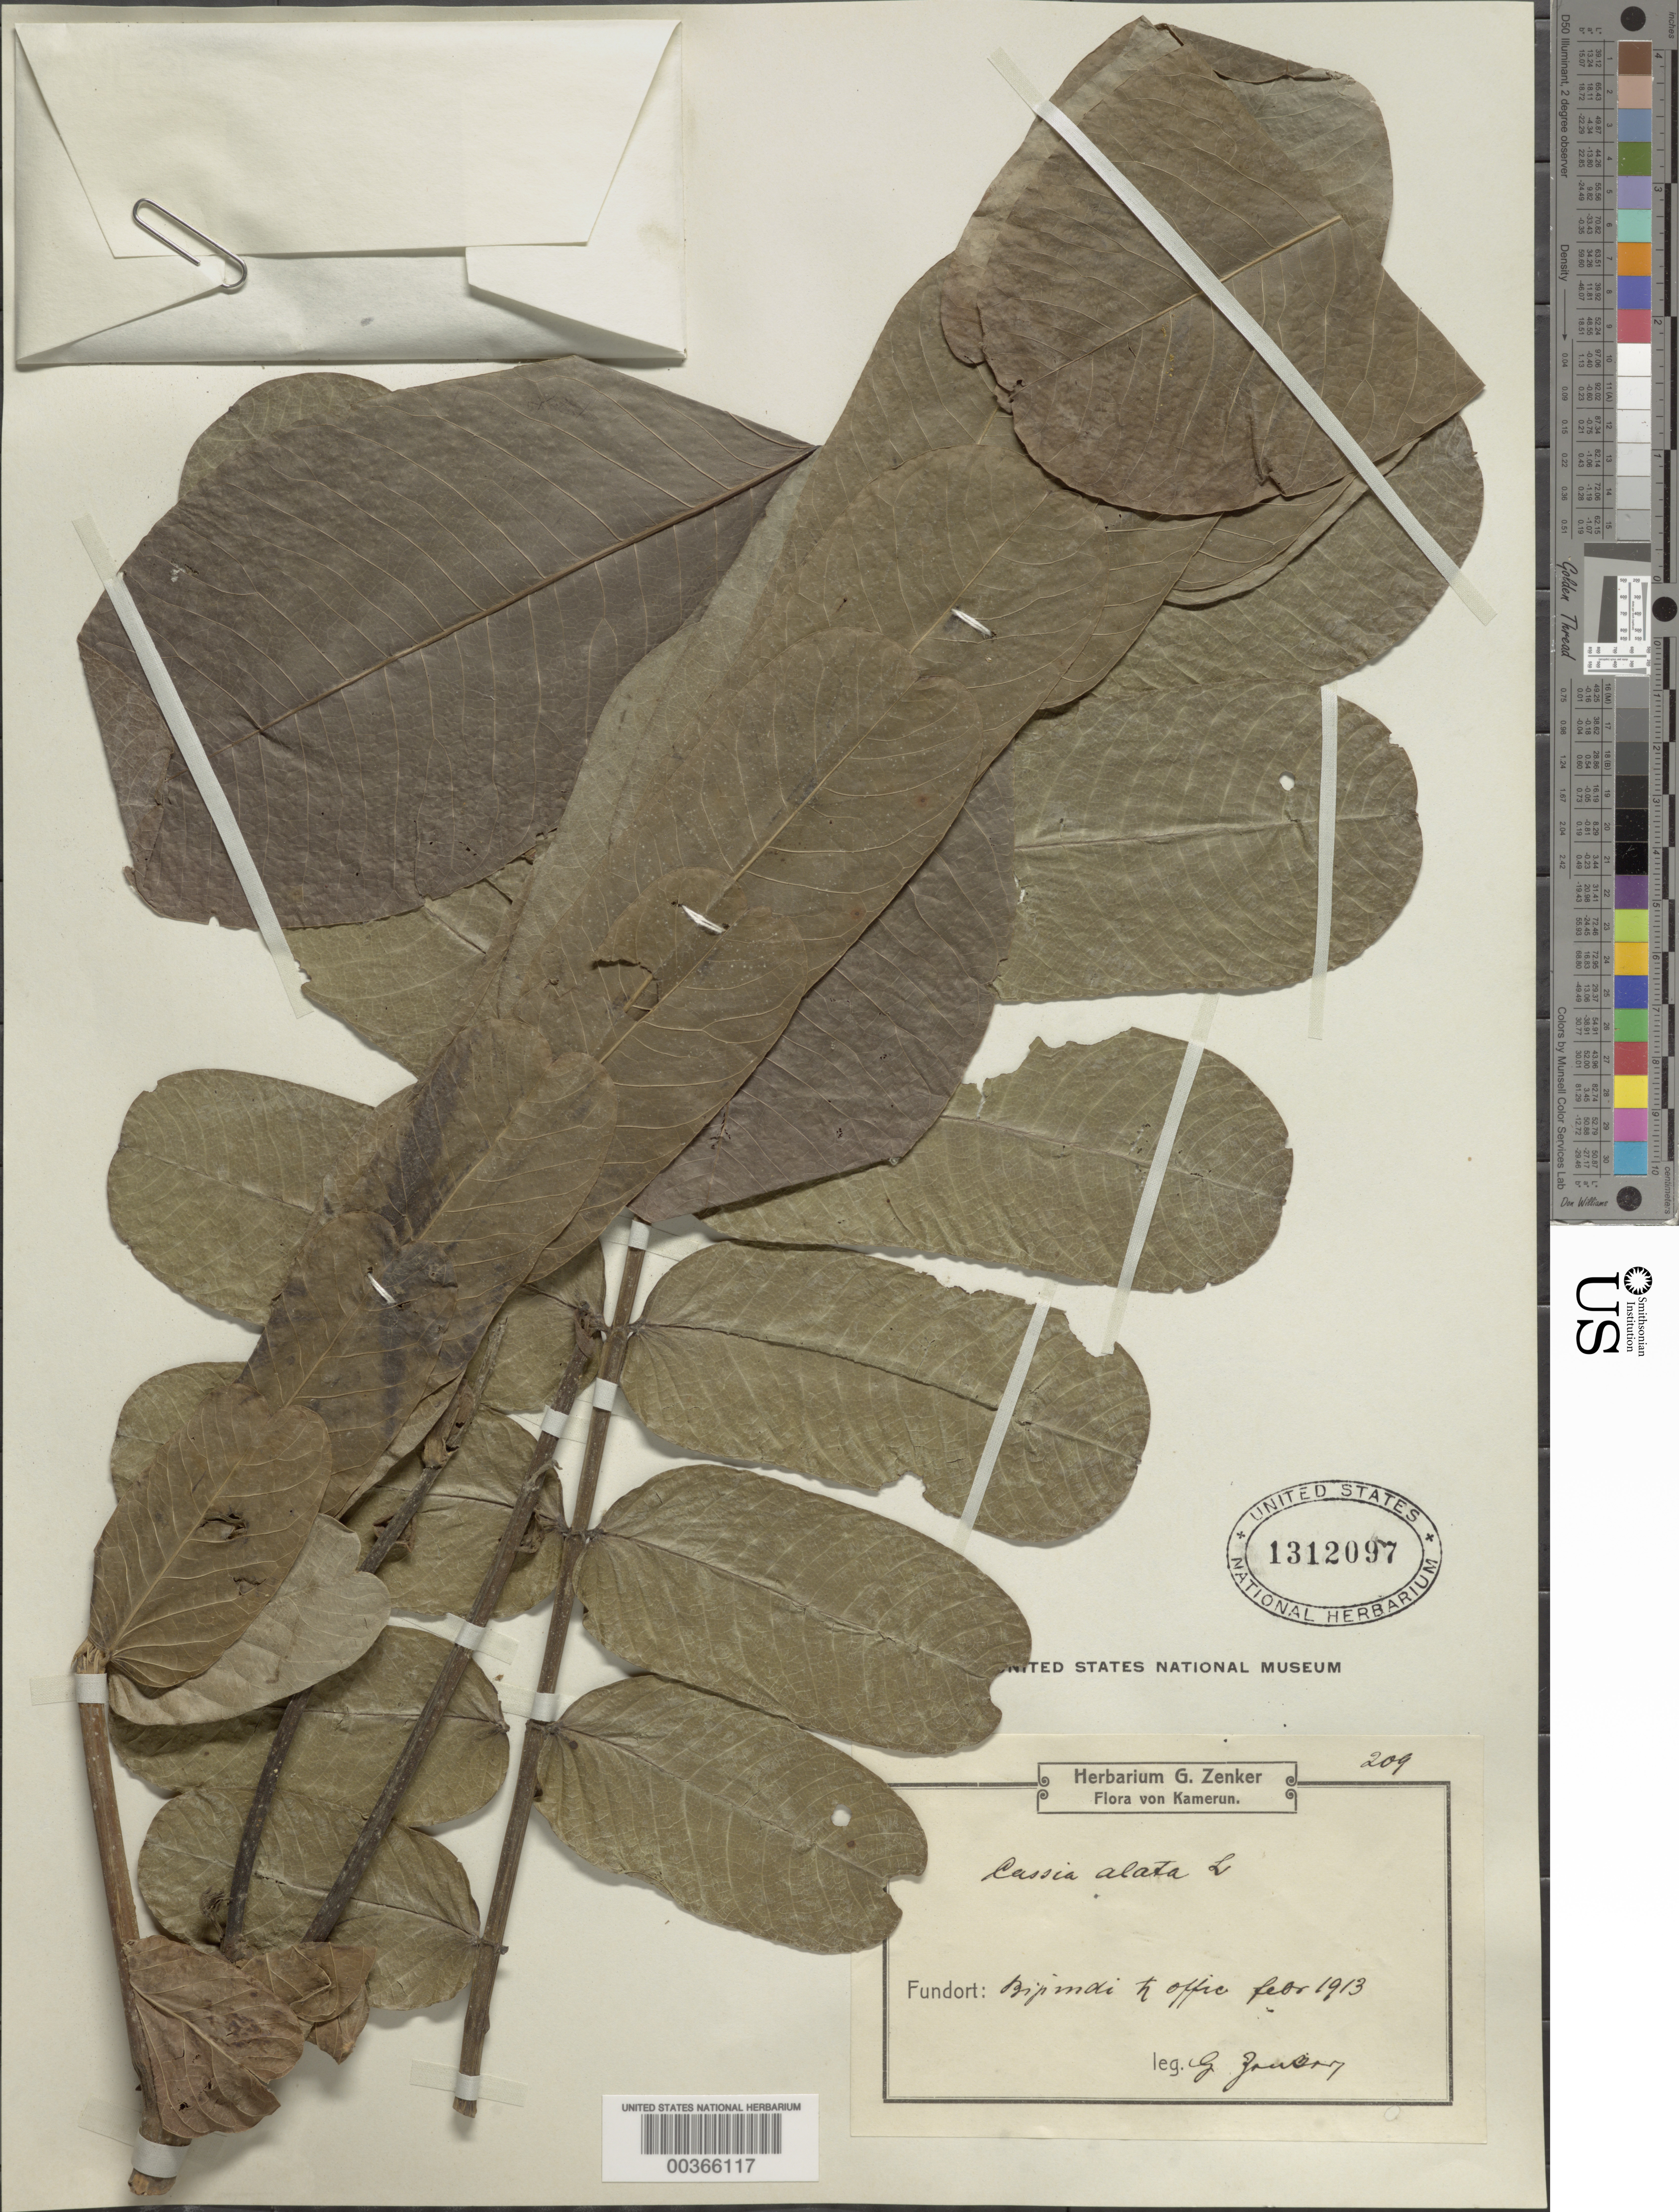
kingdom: Plantae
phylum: Tracheophyta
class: Magnoliopsida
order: Fabales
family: Fabaceae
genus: Senna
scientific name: Senna alata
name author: (L.) Roxb.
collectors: G. A. Zenker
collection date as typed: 1913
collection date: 1913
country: Cameroon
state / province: Sud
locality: Bipindi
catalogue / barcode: US 1312097